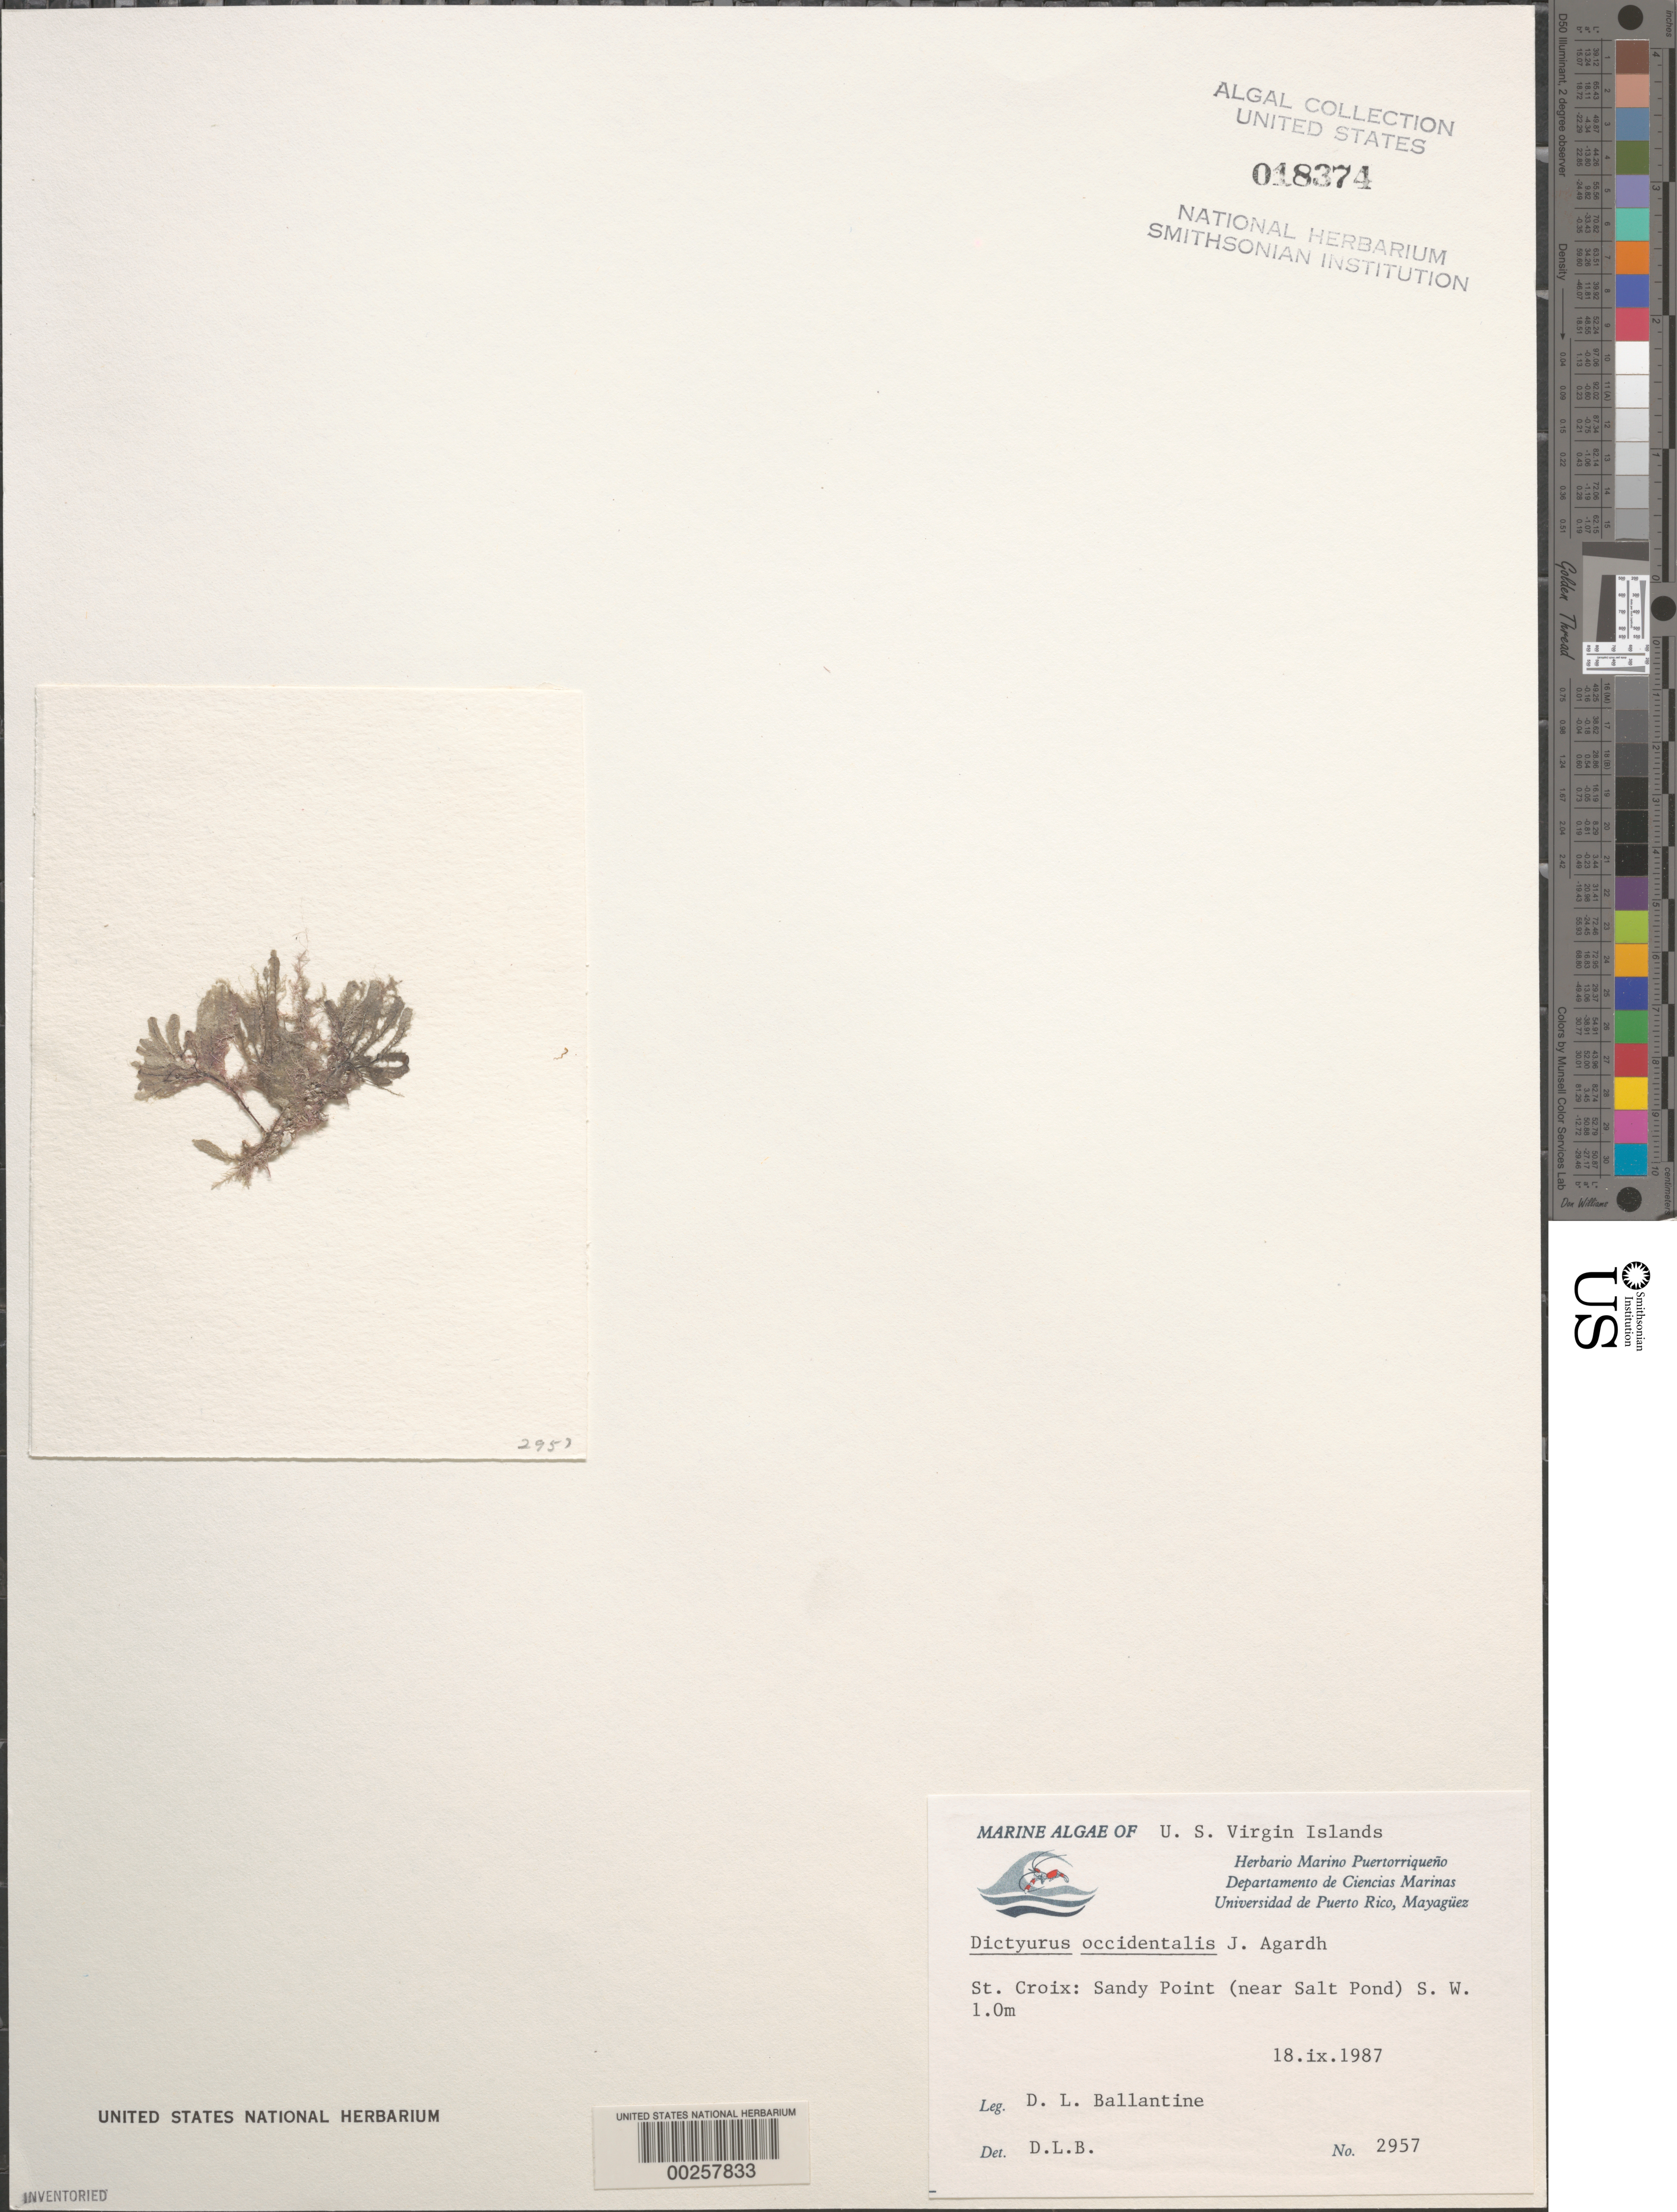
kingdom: Plantae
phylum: Rhodophyta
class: Florideophyceae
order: Ceramiales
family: Dasyaceae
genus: Dictyurus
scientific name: Dictyurus occidentalis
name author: J. Agardh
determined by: Ballantine, D. L.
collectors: D.L. Ballantine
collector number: DLB 2957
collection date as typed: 18 Sep 1987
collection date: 1987-09-18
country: U.S. Virgin Islands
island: St. Croix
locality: Sandy Point, near Salt Pond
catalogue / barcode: US 18374